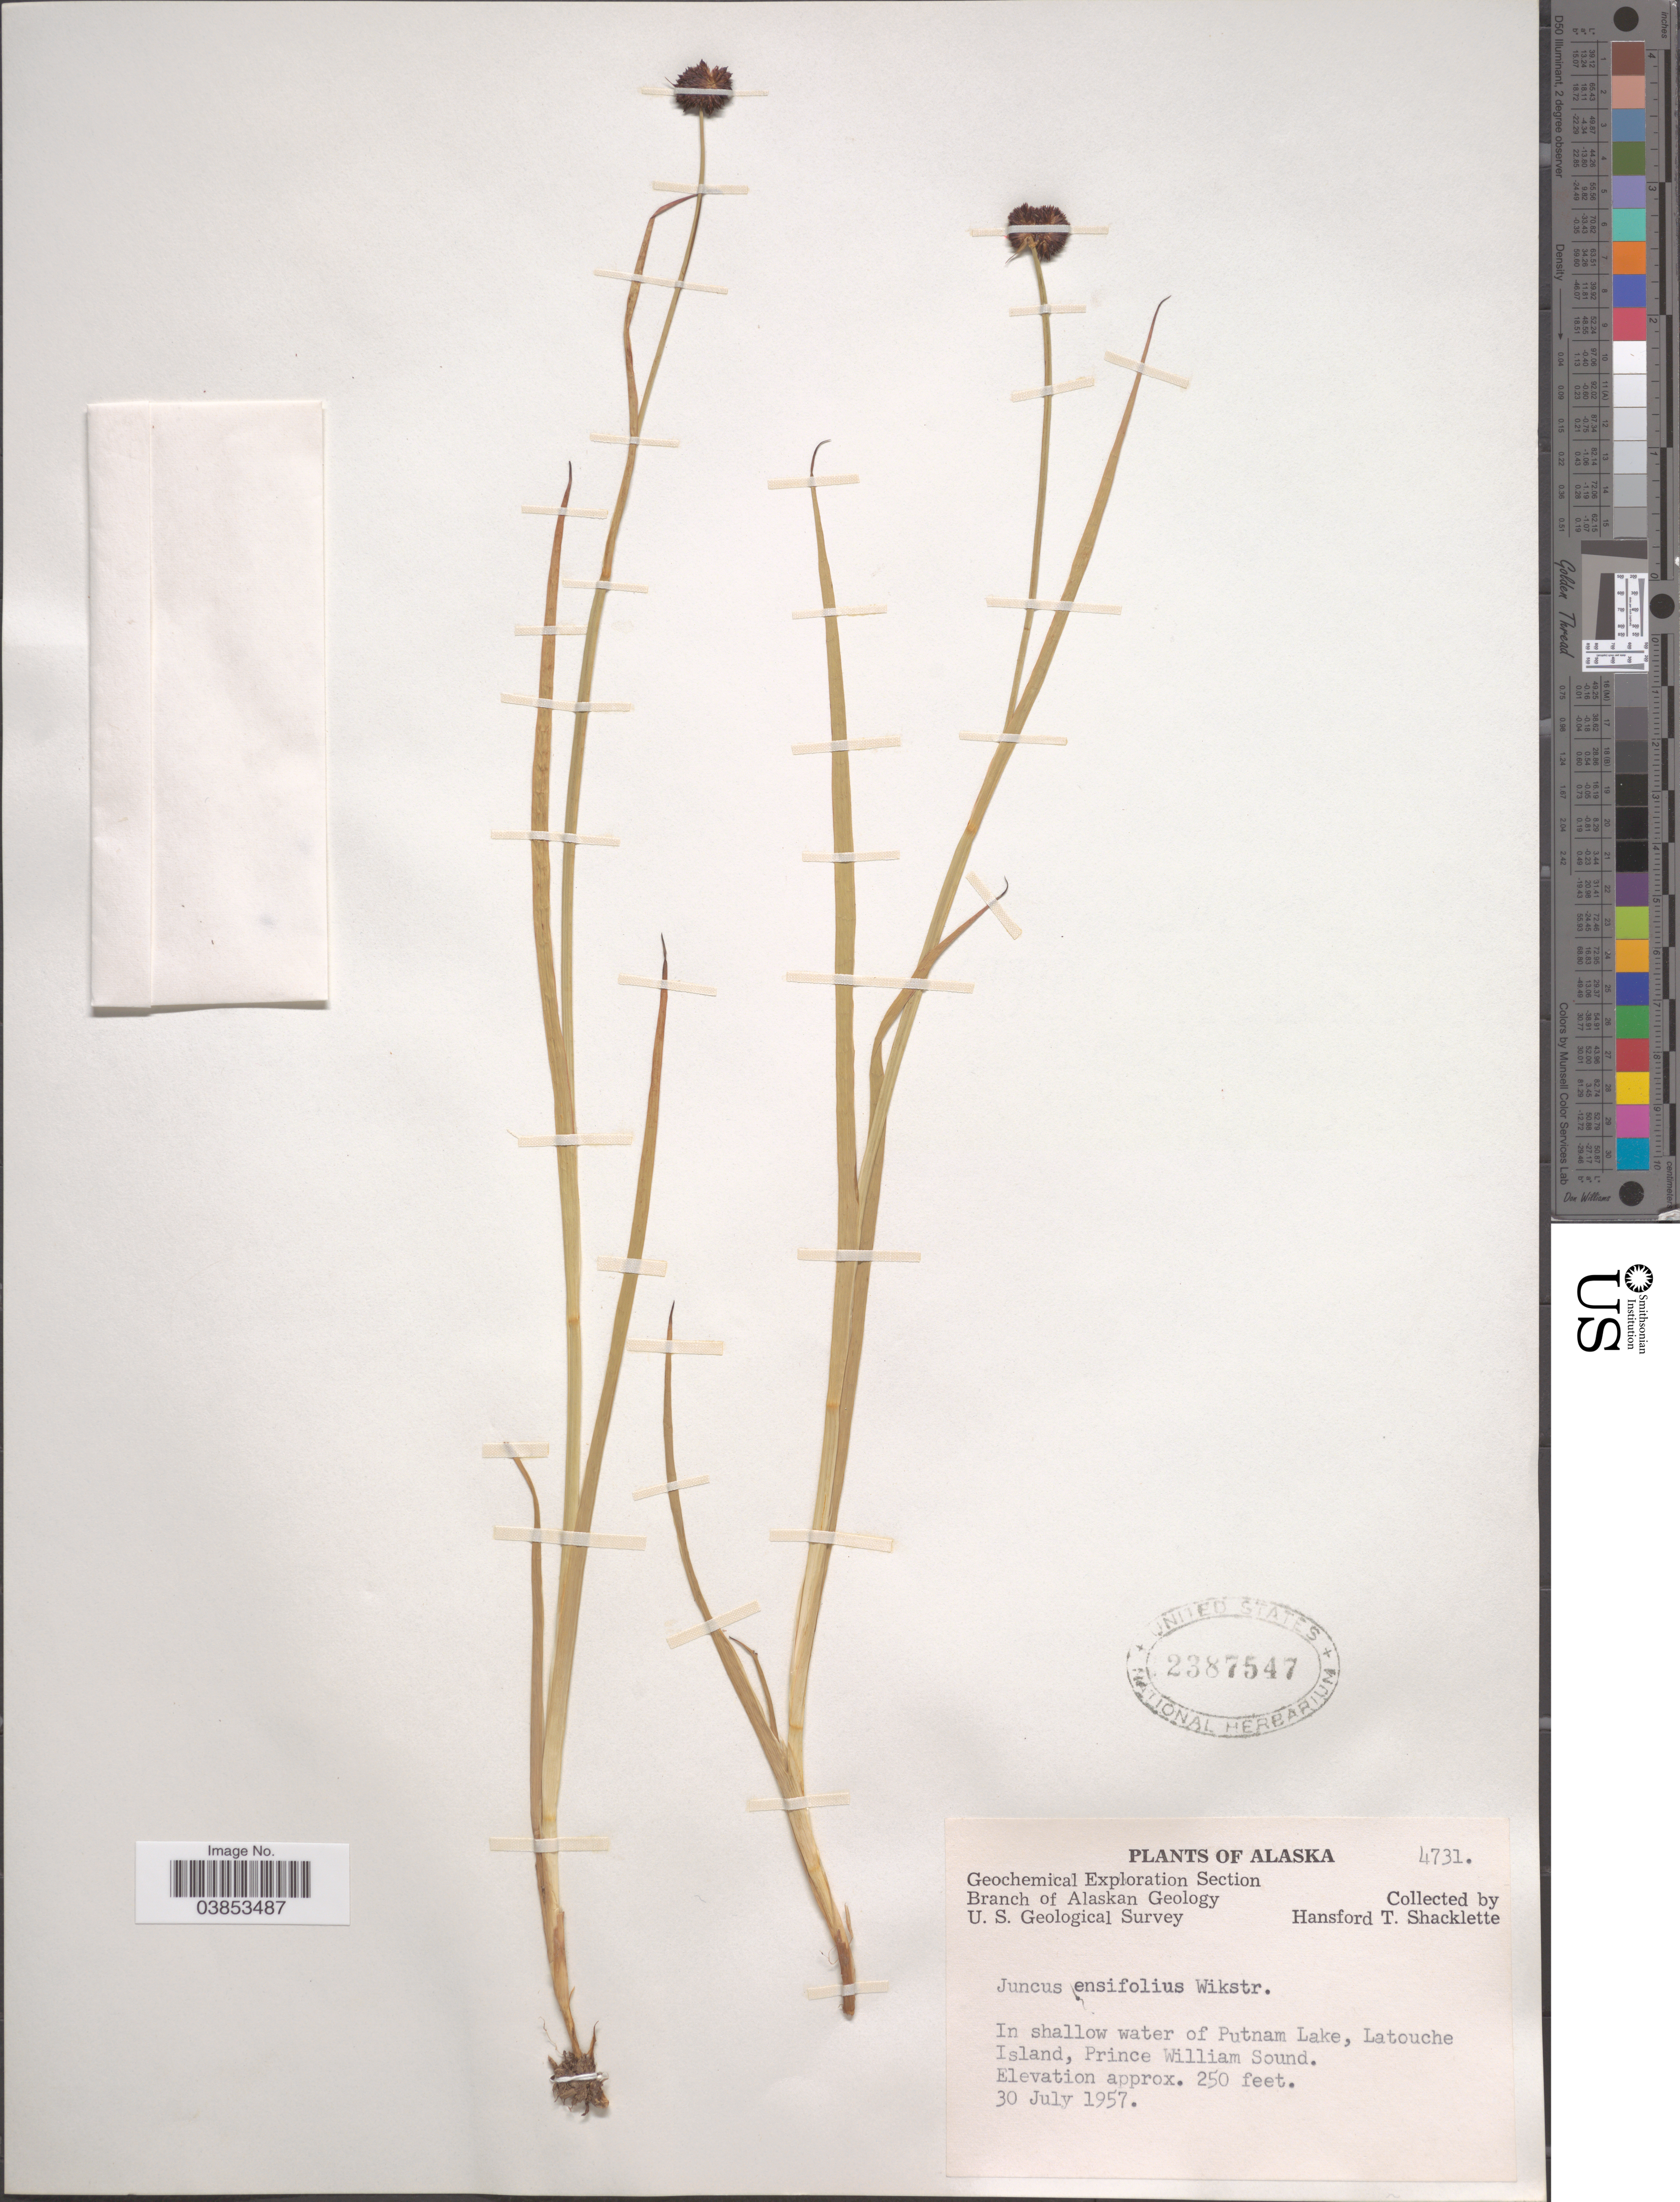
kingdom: Plantae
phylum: Tracheophyta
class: Liliopsida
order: Poales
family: Juncaceae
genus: Juncus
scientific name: Juncus ensifolius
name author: Wikstr.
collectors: H. Shacklette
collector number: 4731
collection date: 1957-07-30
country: United States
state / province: Alaska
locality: Putnam Lake, Latouche Island, Prince William Sound.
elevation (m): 76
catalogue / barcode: US 2387547